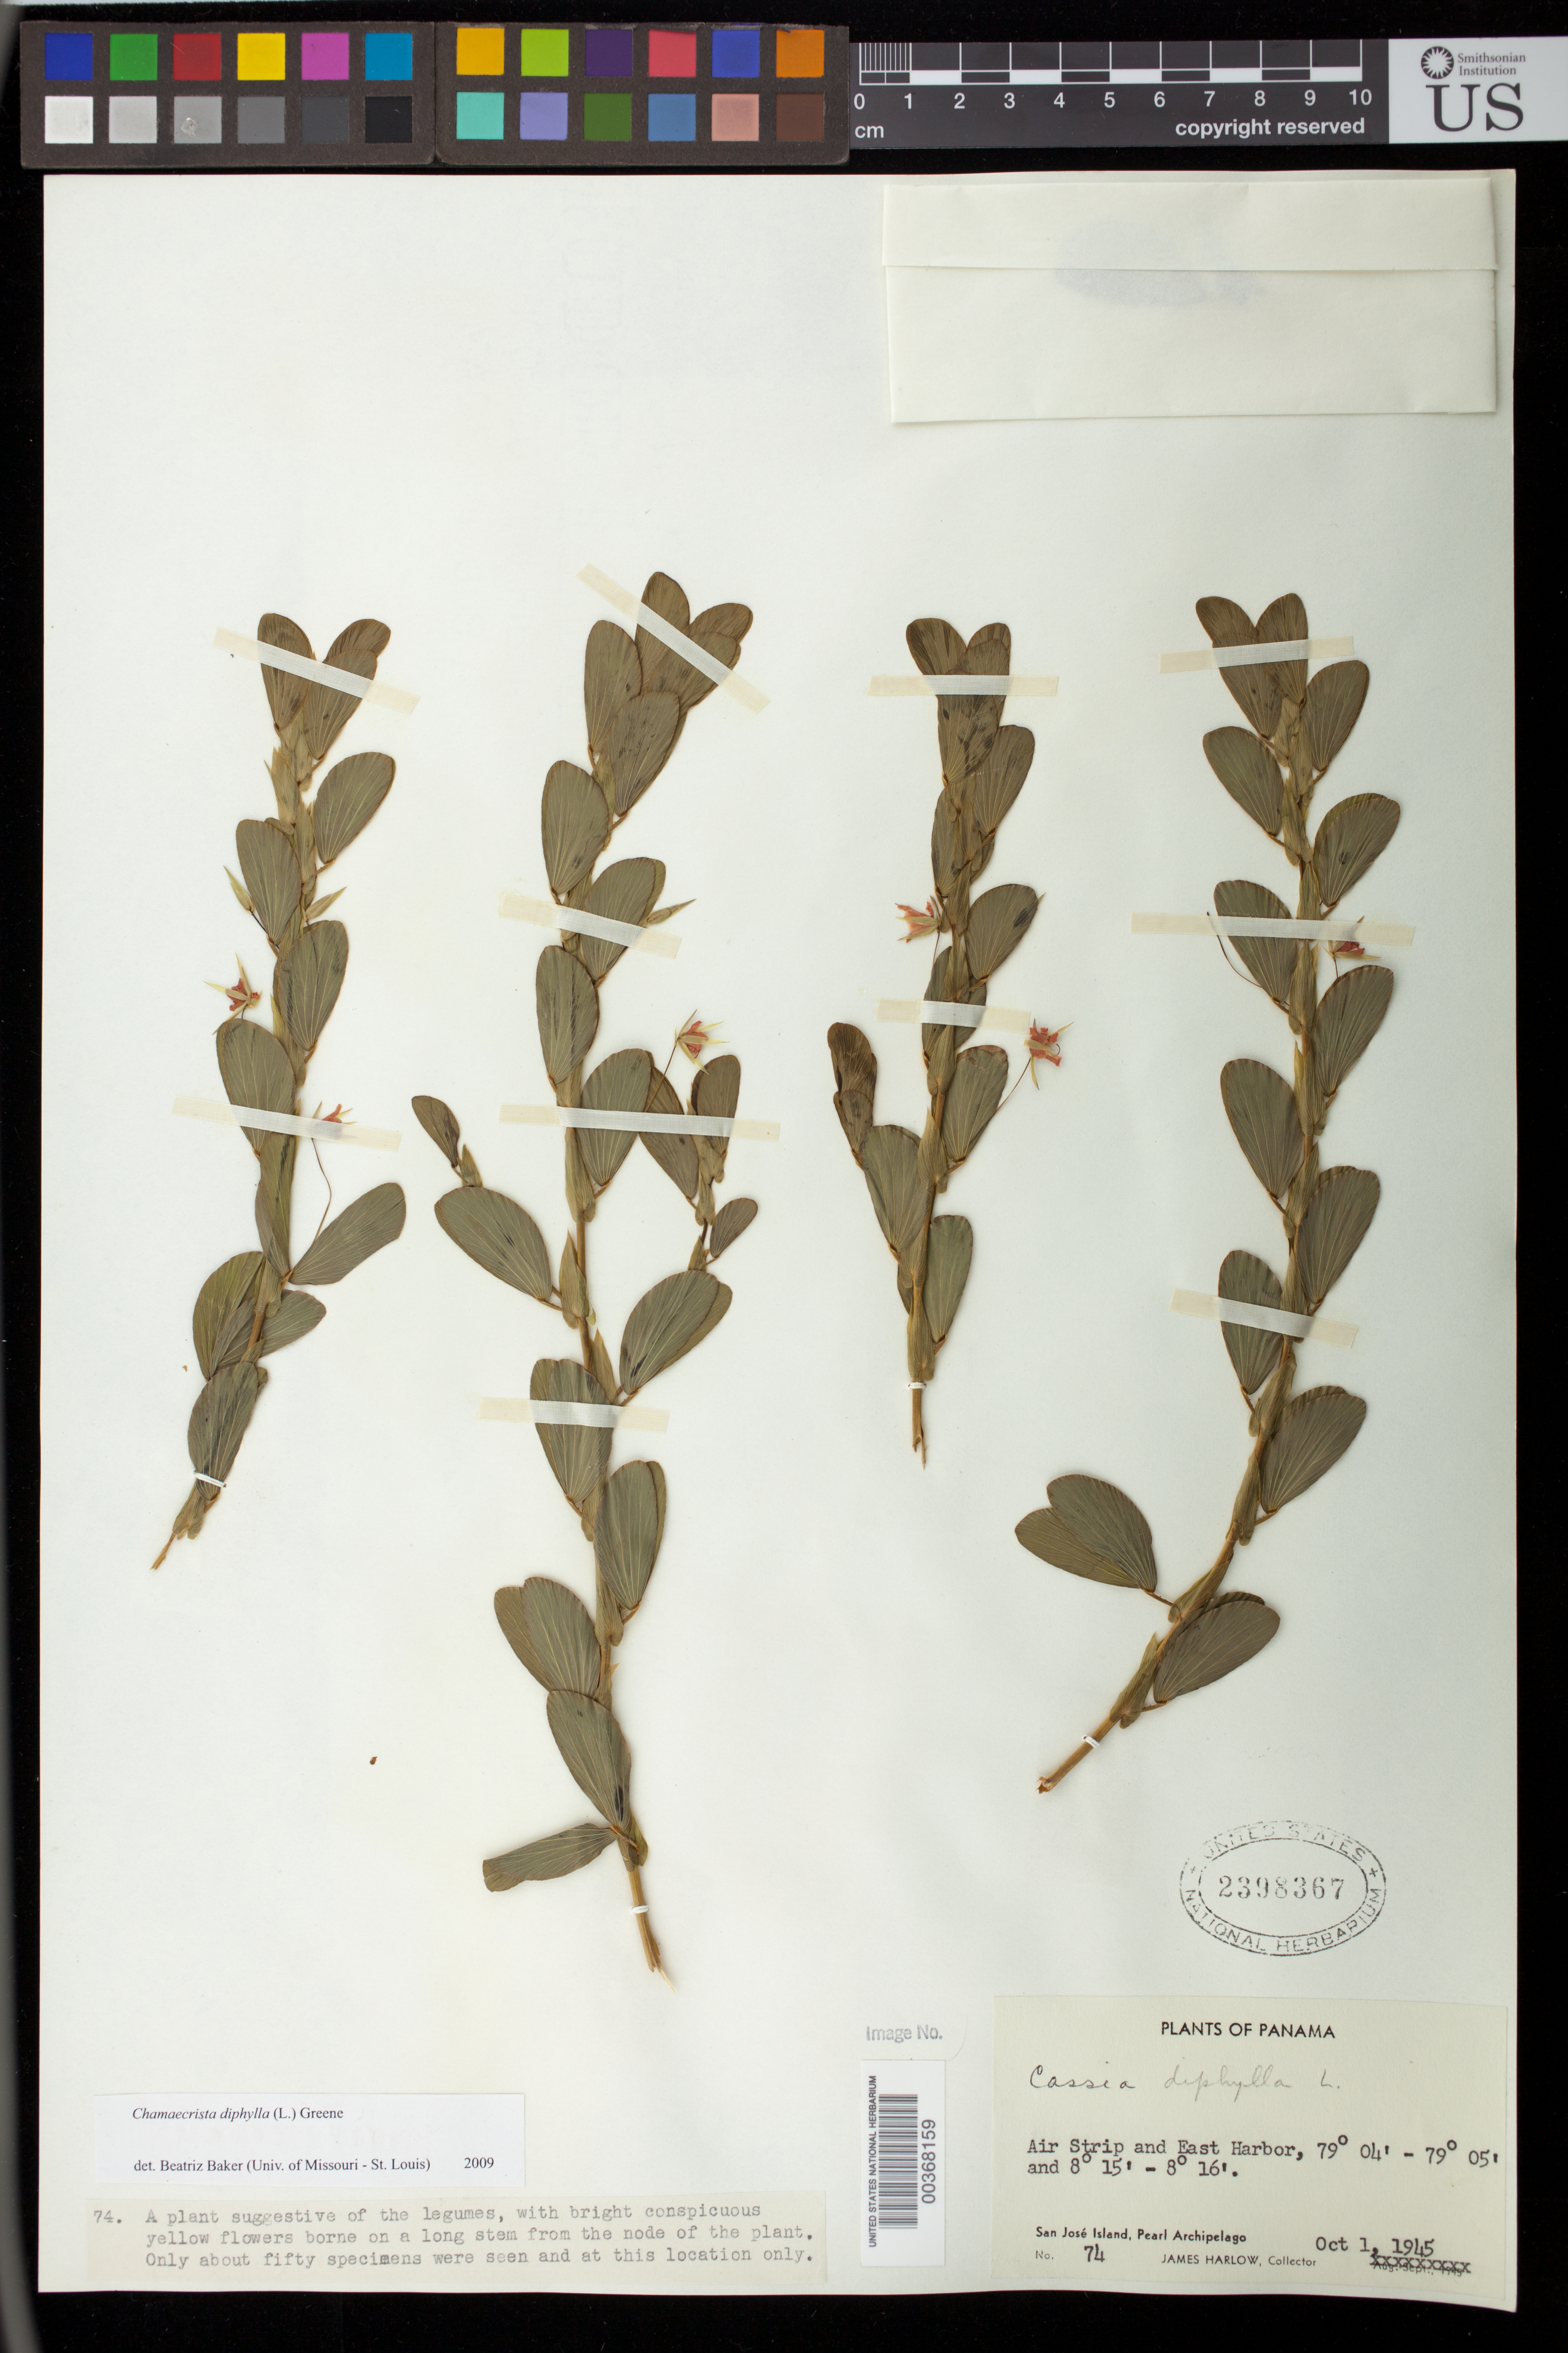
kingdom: Plantae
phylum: Tracheophyta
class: Magnoliopsida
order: Fabales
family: Fabaceae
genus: Chamaecrista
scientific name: Chamaecrista diphylla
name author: (L.) Greene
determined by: Baker, Beatriz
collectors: J. Harlow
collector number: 74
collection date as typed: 01 Oct 1945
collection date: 1945-10-01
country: Panama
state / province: Panamá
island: San José Island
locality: Air strip and E harbor; San Jose I., Pearl Archipelago [Perlas Is.]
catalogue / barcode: US 2398367